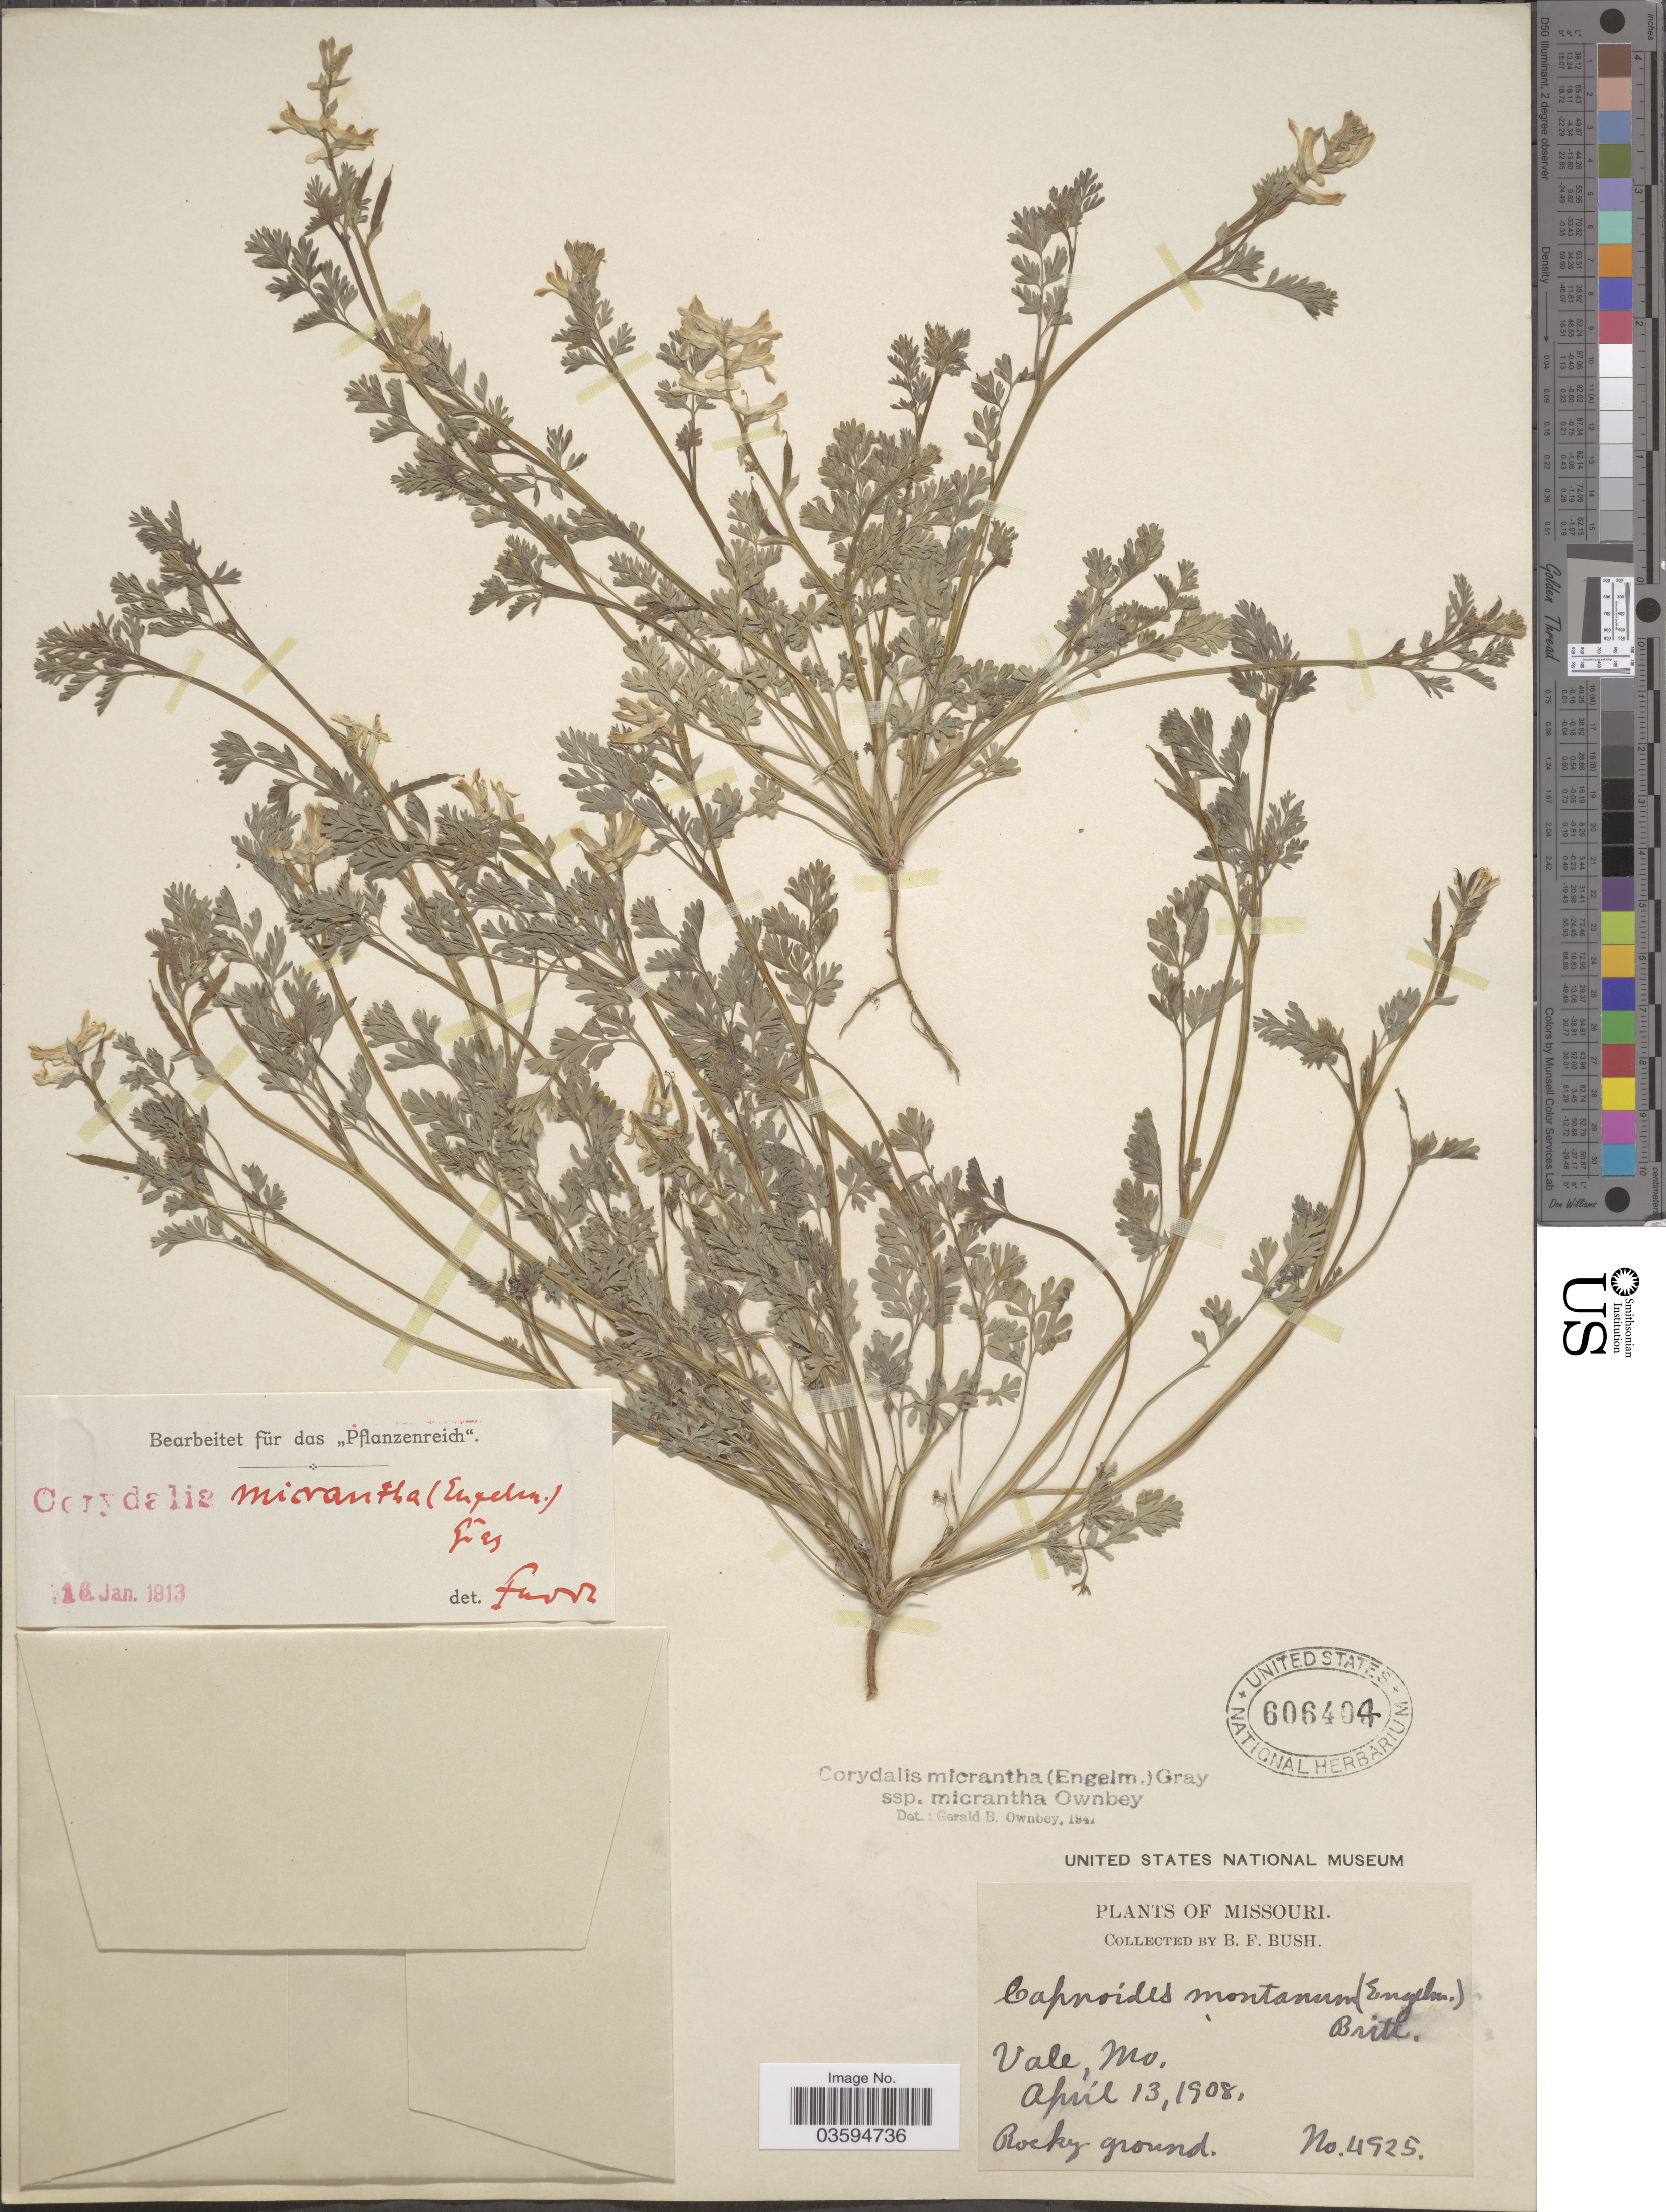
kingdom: Plantae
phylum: Tracheophyta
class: Magnoliopsida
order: Ranunculales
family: Papaveraceae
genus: Corydalis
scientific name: Corydalis micrantha subsp. micrantha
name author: (Engelm. & A. Gray) A. Gray & J.M. Coult.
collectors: B. F. Bush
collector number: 4925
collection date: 1908-04-13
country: United States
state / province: Missouri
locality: Vale. Rocky ground.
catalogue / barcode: US 606404